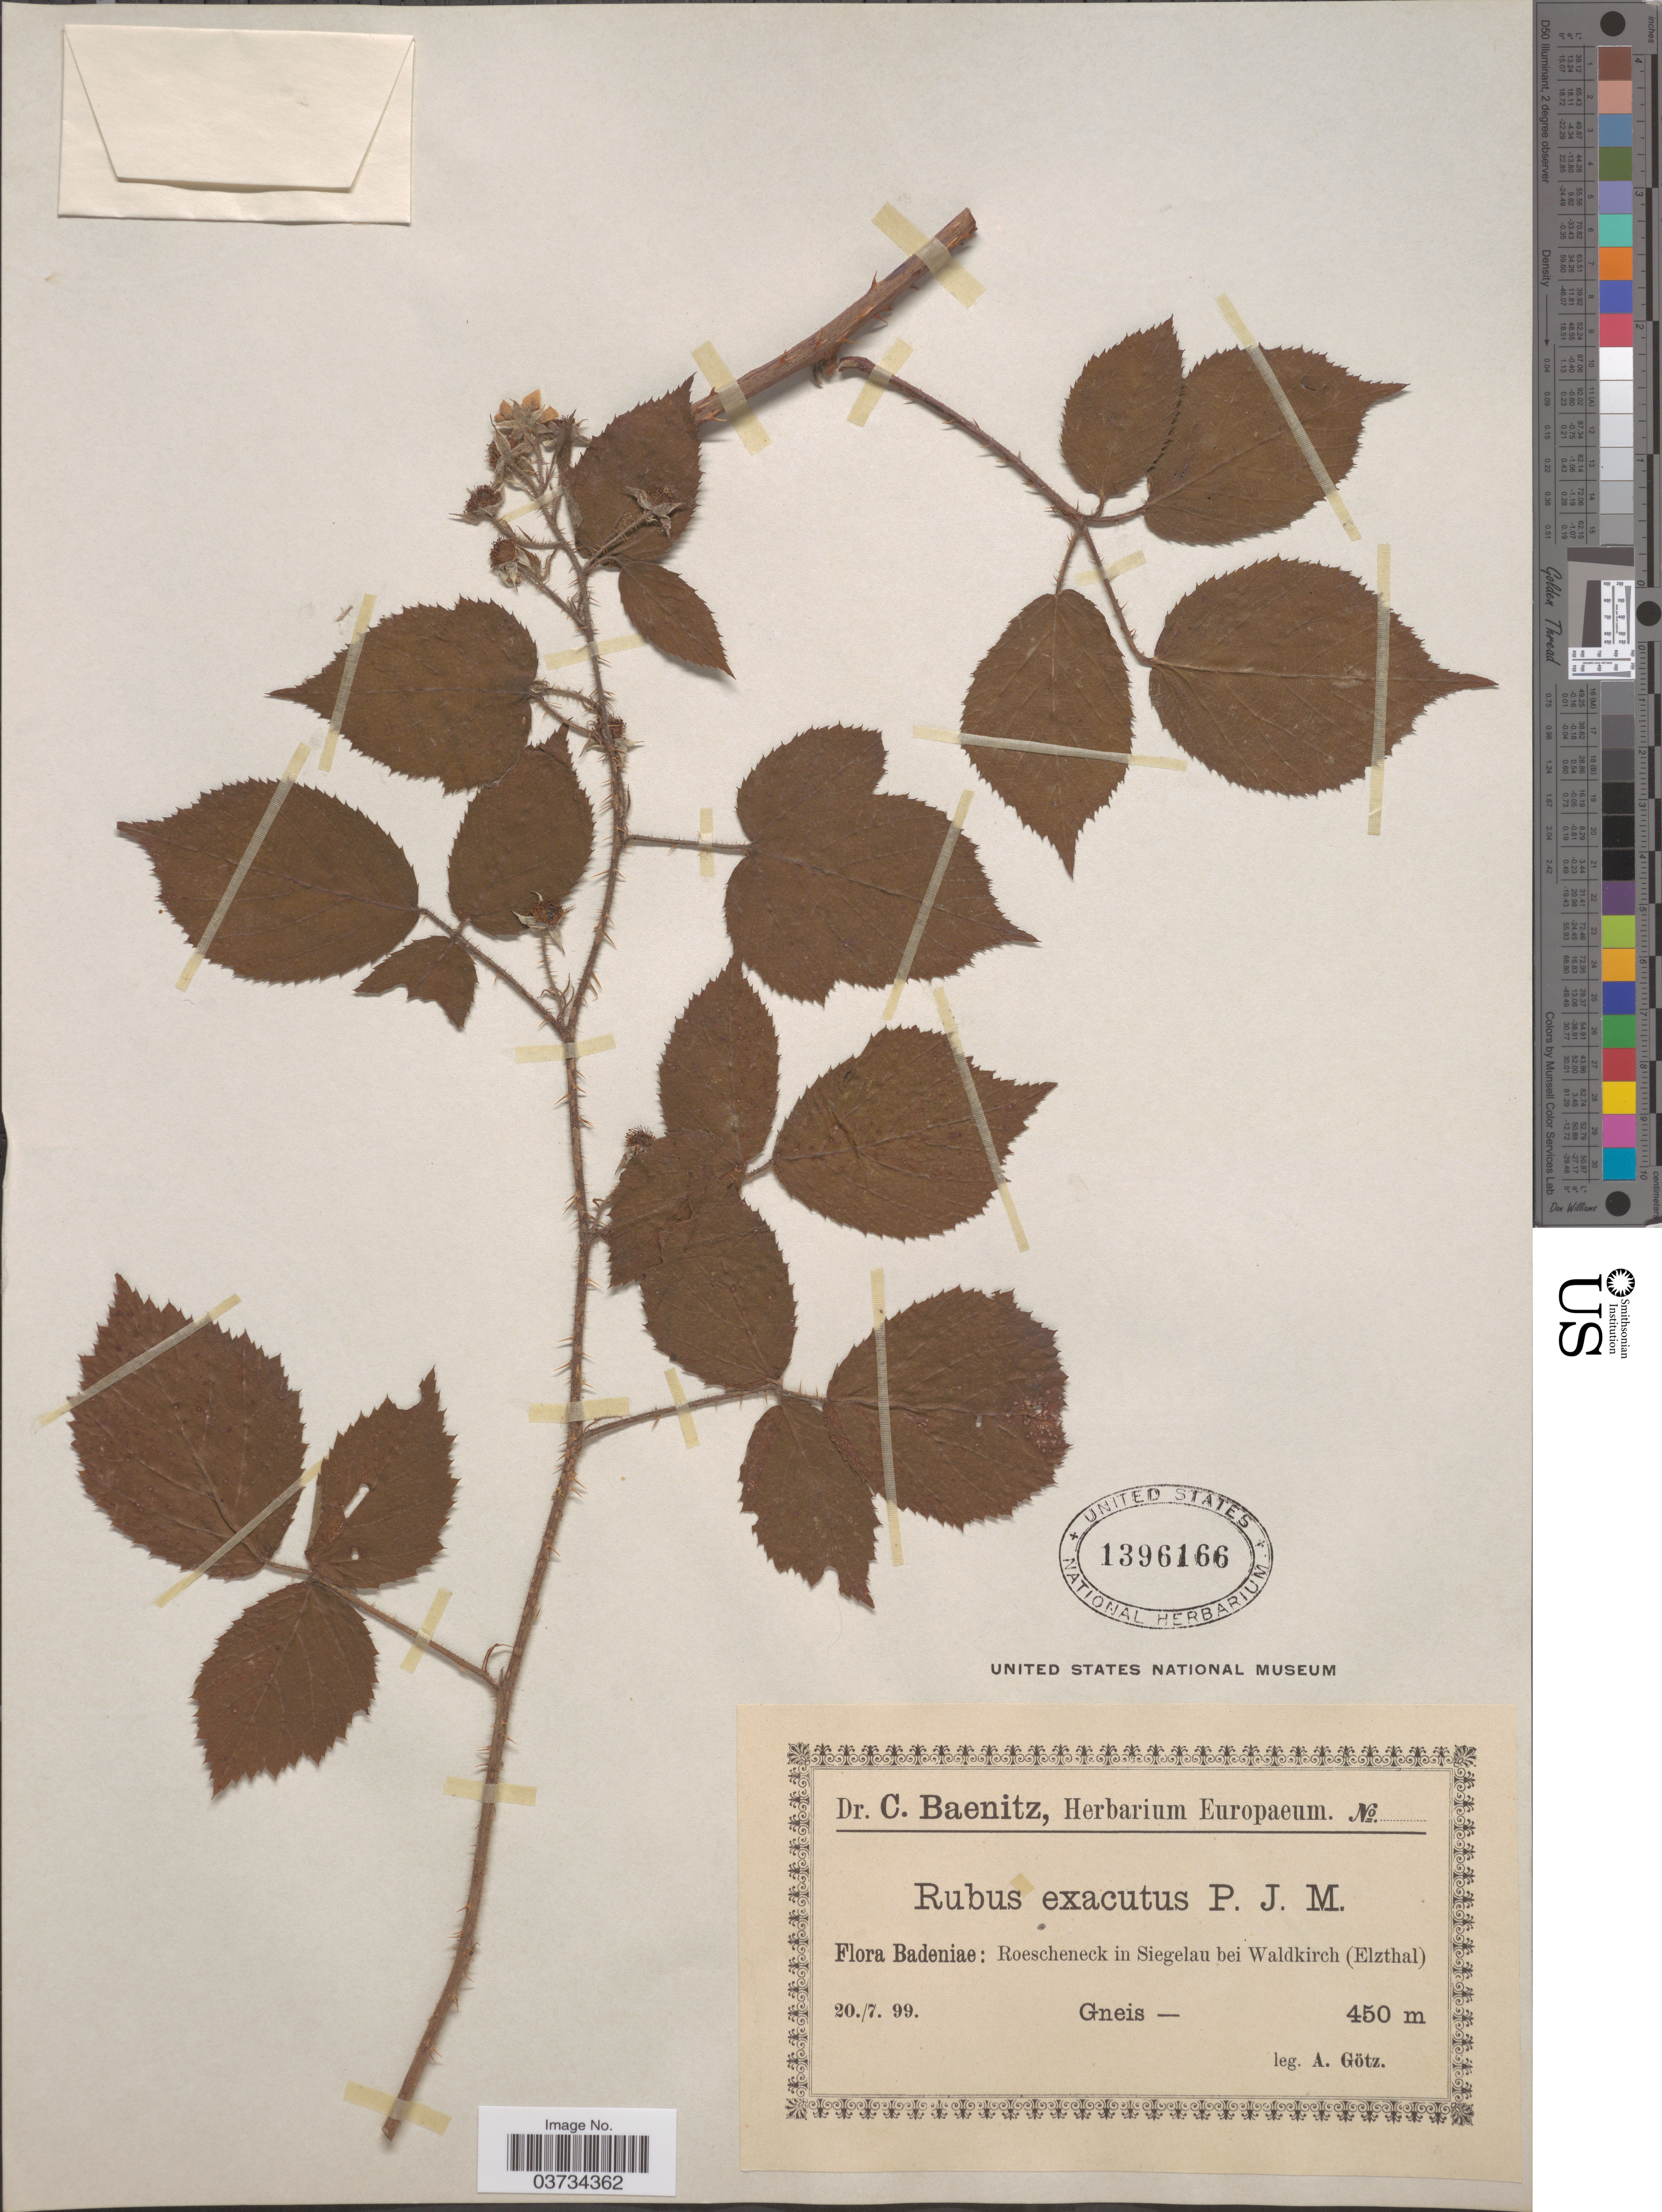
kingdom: Plantae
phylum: Tracheophyta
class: Magnoliopsida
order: Rosales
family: Rosaceae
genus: Rubus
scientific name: Rubus x exacutus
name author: P.J. Müll.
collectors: A. Götz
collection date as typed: Transcribed d/m/y: 20/7/99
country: Germany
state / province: Baden-Württemberg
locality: Badeniae: Roescheneck in Siegelau bei Waldkirch (Elzthal). Gneis.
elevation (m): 450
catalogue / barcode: US 1396166